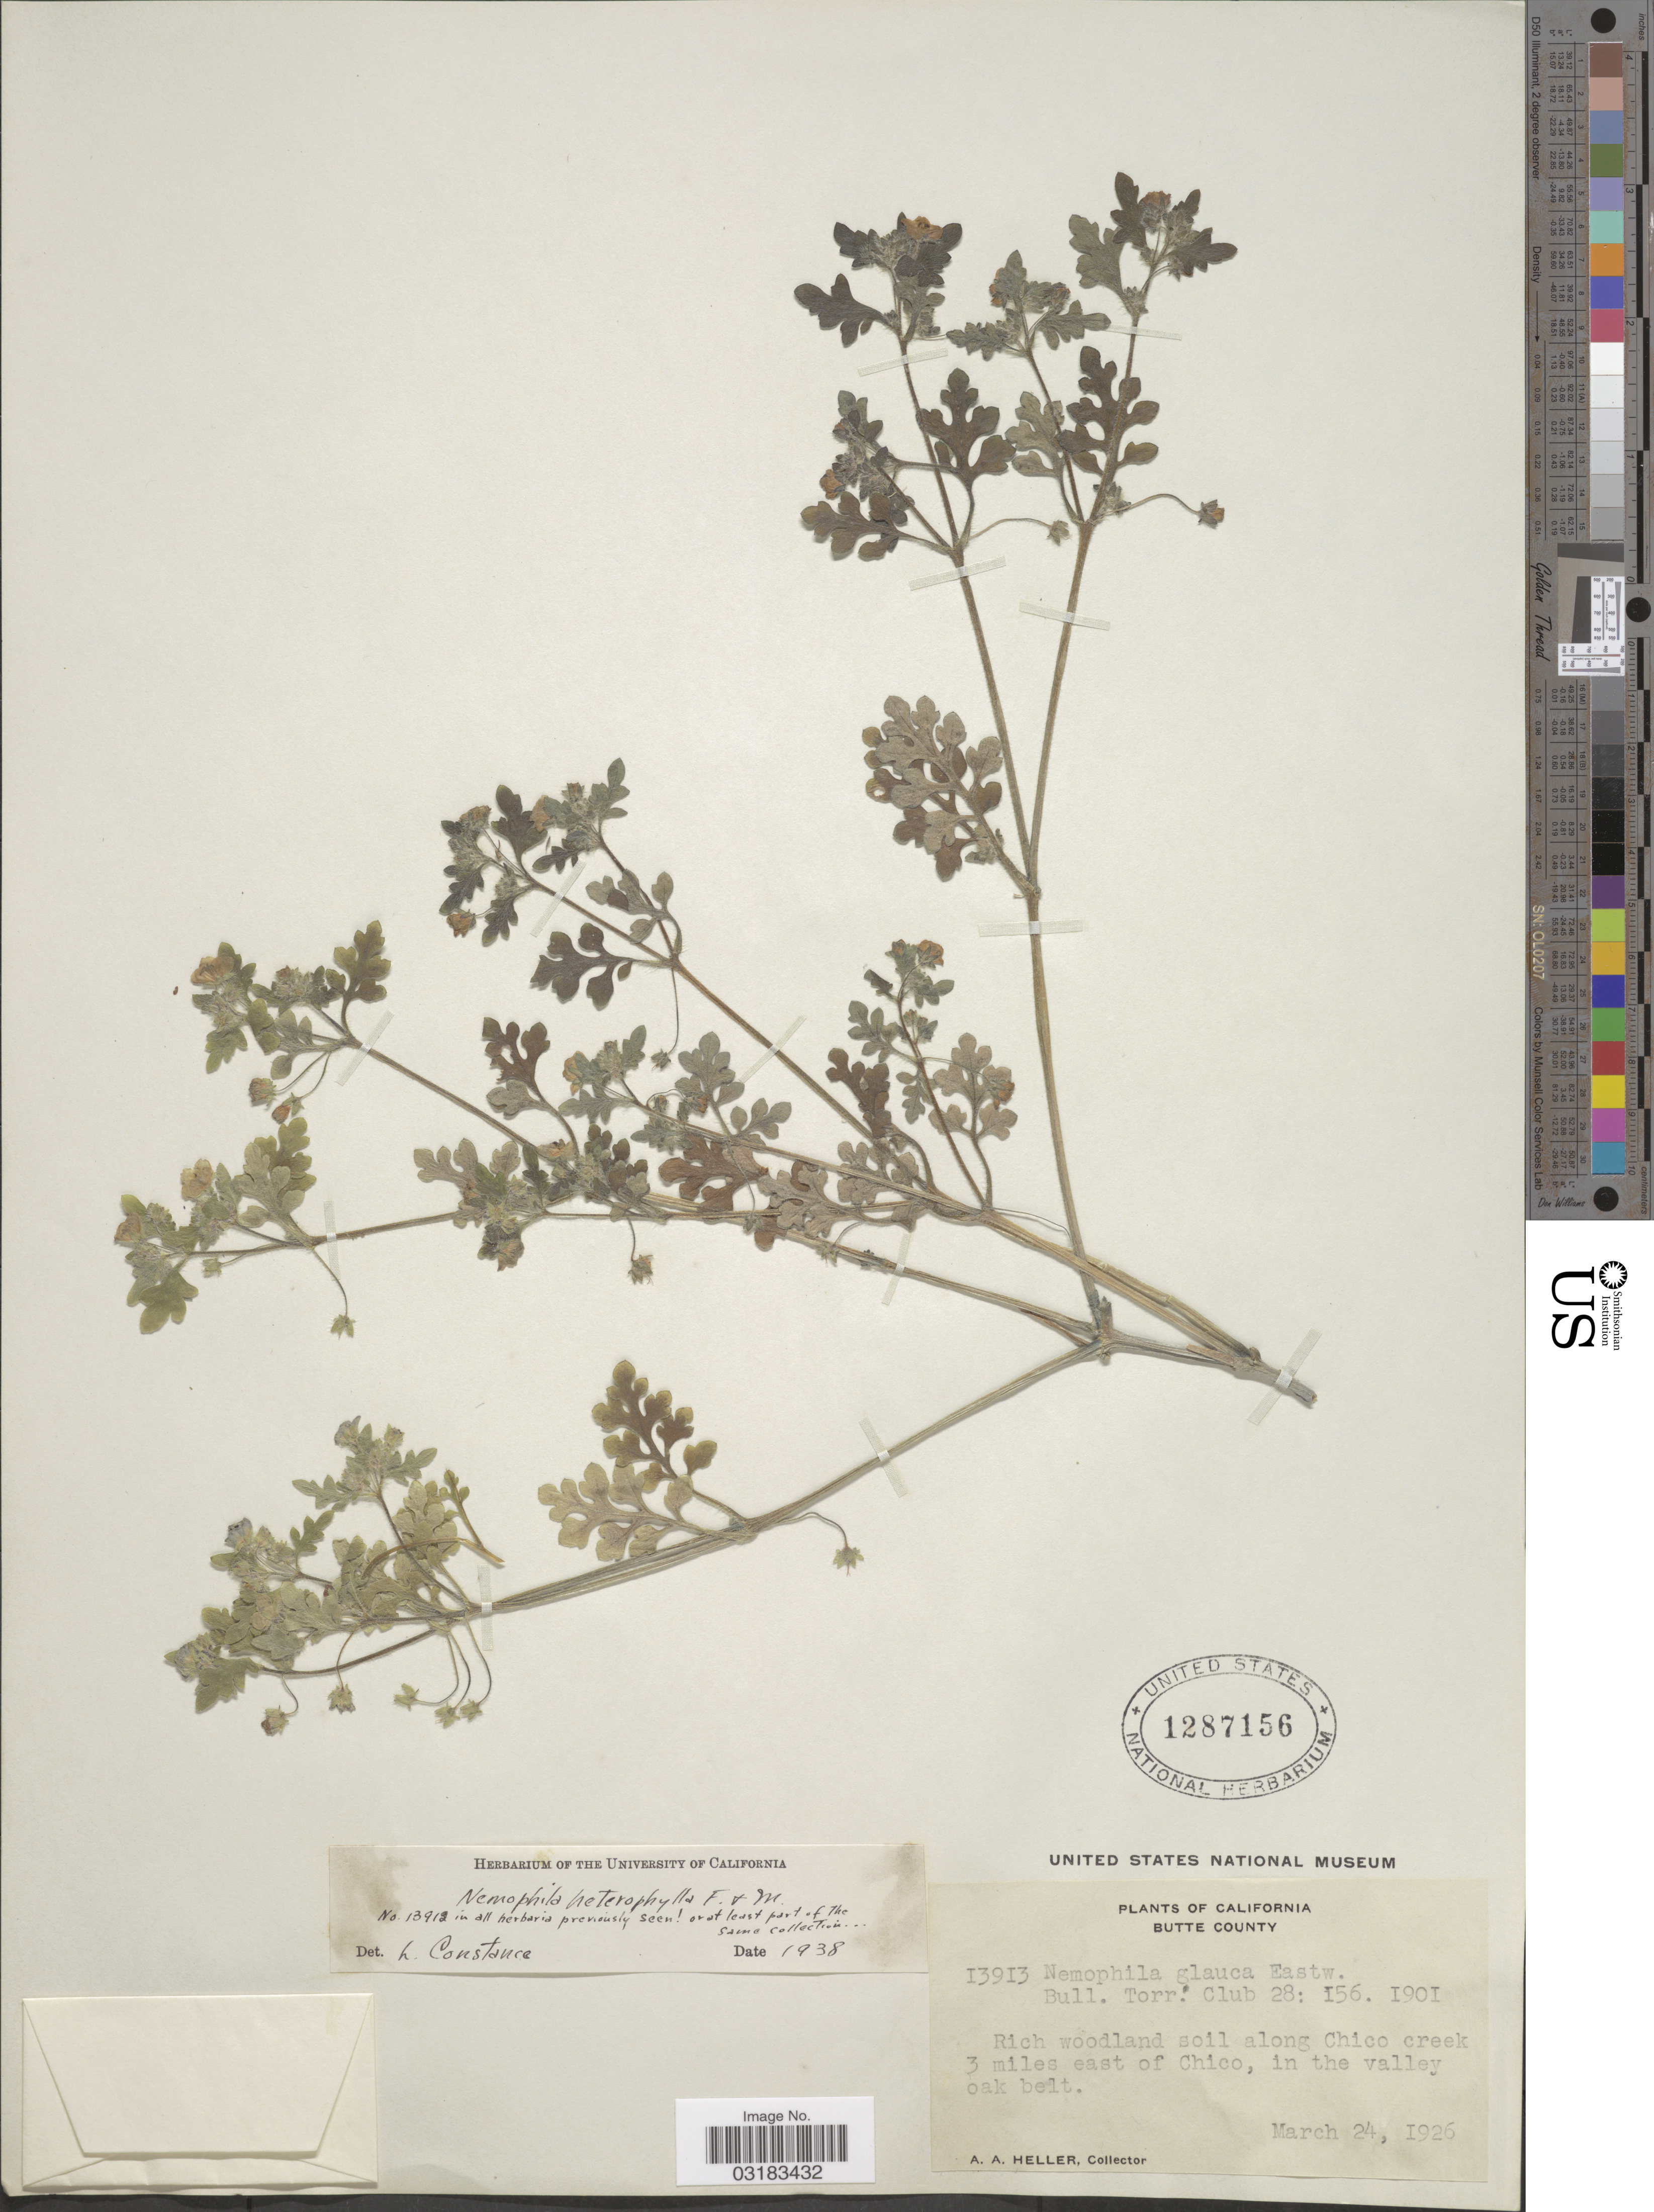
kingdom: Plantae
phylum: Tracheophyta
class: Magnoliopsida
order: Boraginales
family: Hydrophyllaceae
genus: Nemophila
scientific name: Nemophila heterophylla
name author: Fisch. & C.A. Mey.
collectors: A. A. Heller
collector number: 13913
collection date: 1926-03-24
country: United States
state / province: California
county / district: Butte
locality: Butte County. Rich woodland along soil along Chico creek 3 miles east of Chico, in the valley of oak belt.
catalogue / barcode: US 1287156